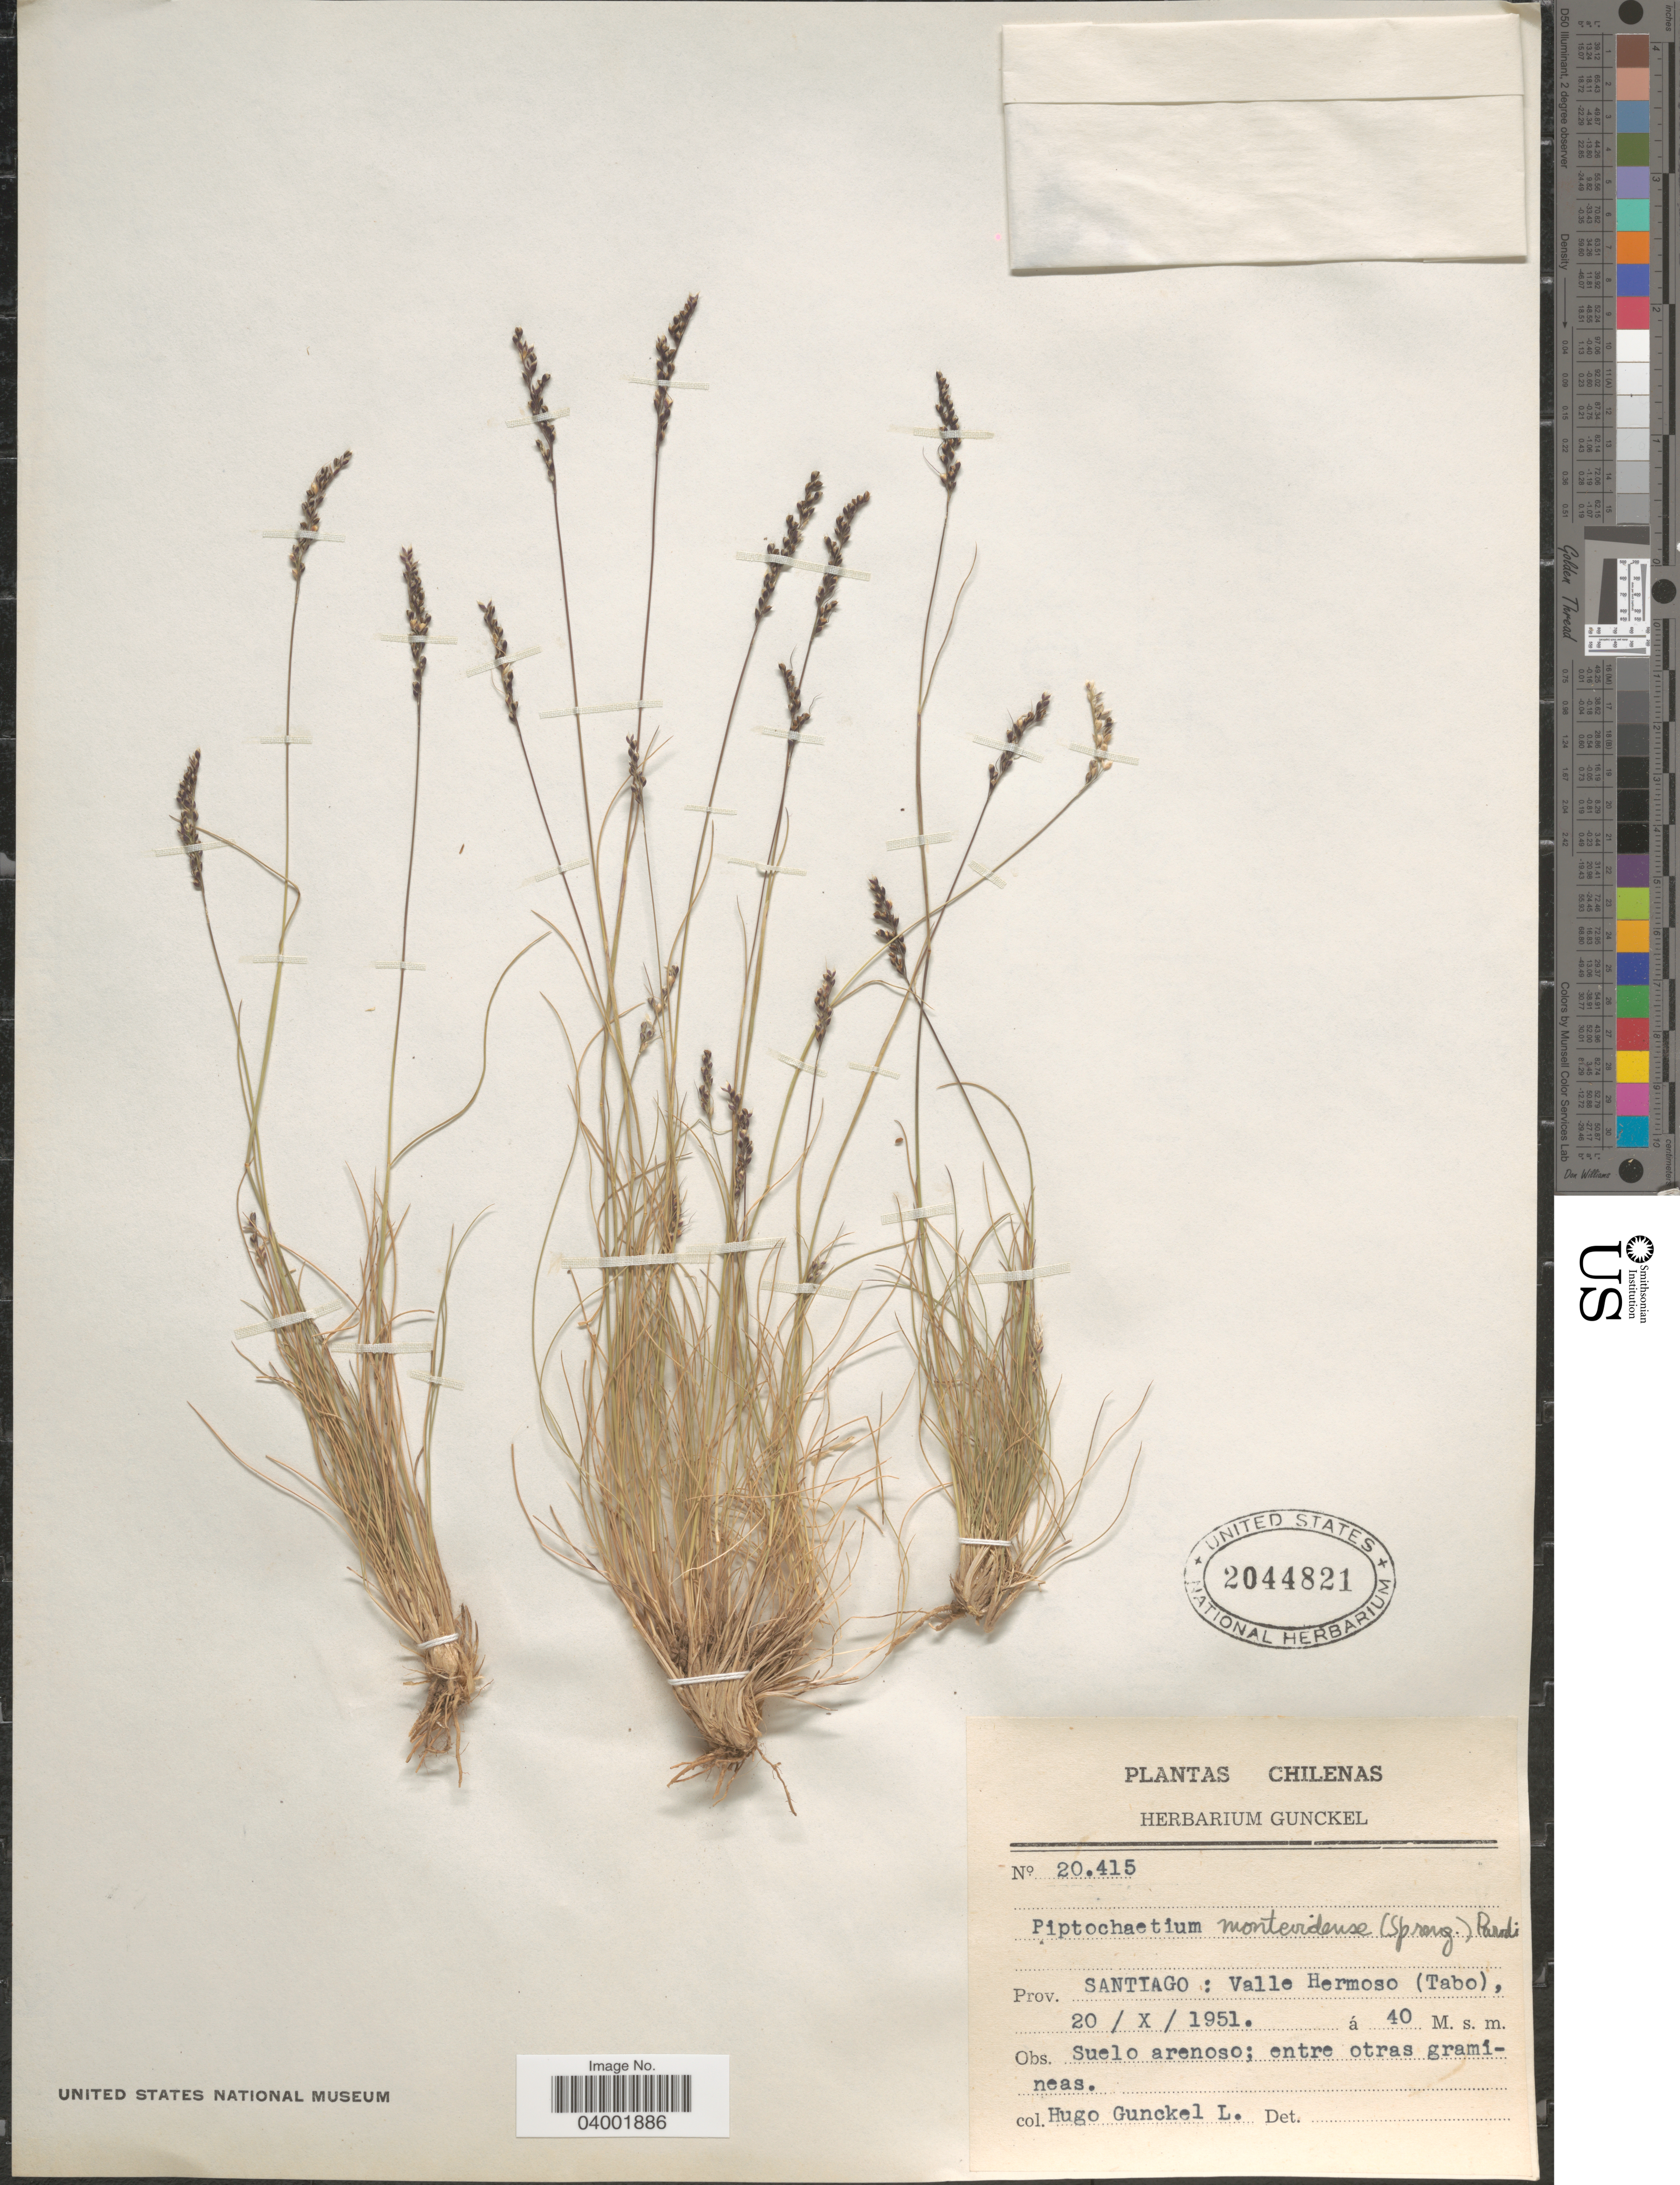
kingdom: Plantae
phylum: Tracheophyta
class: Liliopsida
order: Poales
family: Poaceae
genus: Piptochaetium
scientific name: Piptochaetium montevidense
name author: (Spreng.) Parodi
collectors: H. Gunckel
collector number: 20415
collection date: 1951-10-20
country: Chile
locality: Prov. Santiago: Valle Hermoso (Tabo).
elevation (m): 40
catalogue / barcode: US 2044821